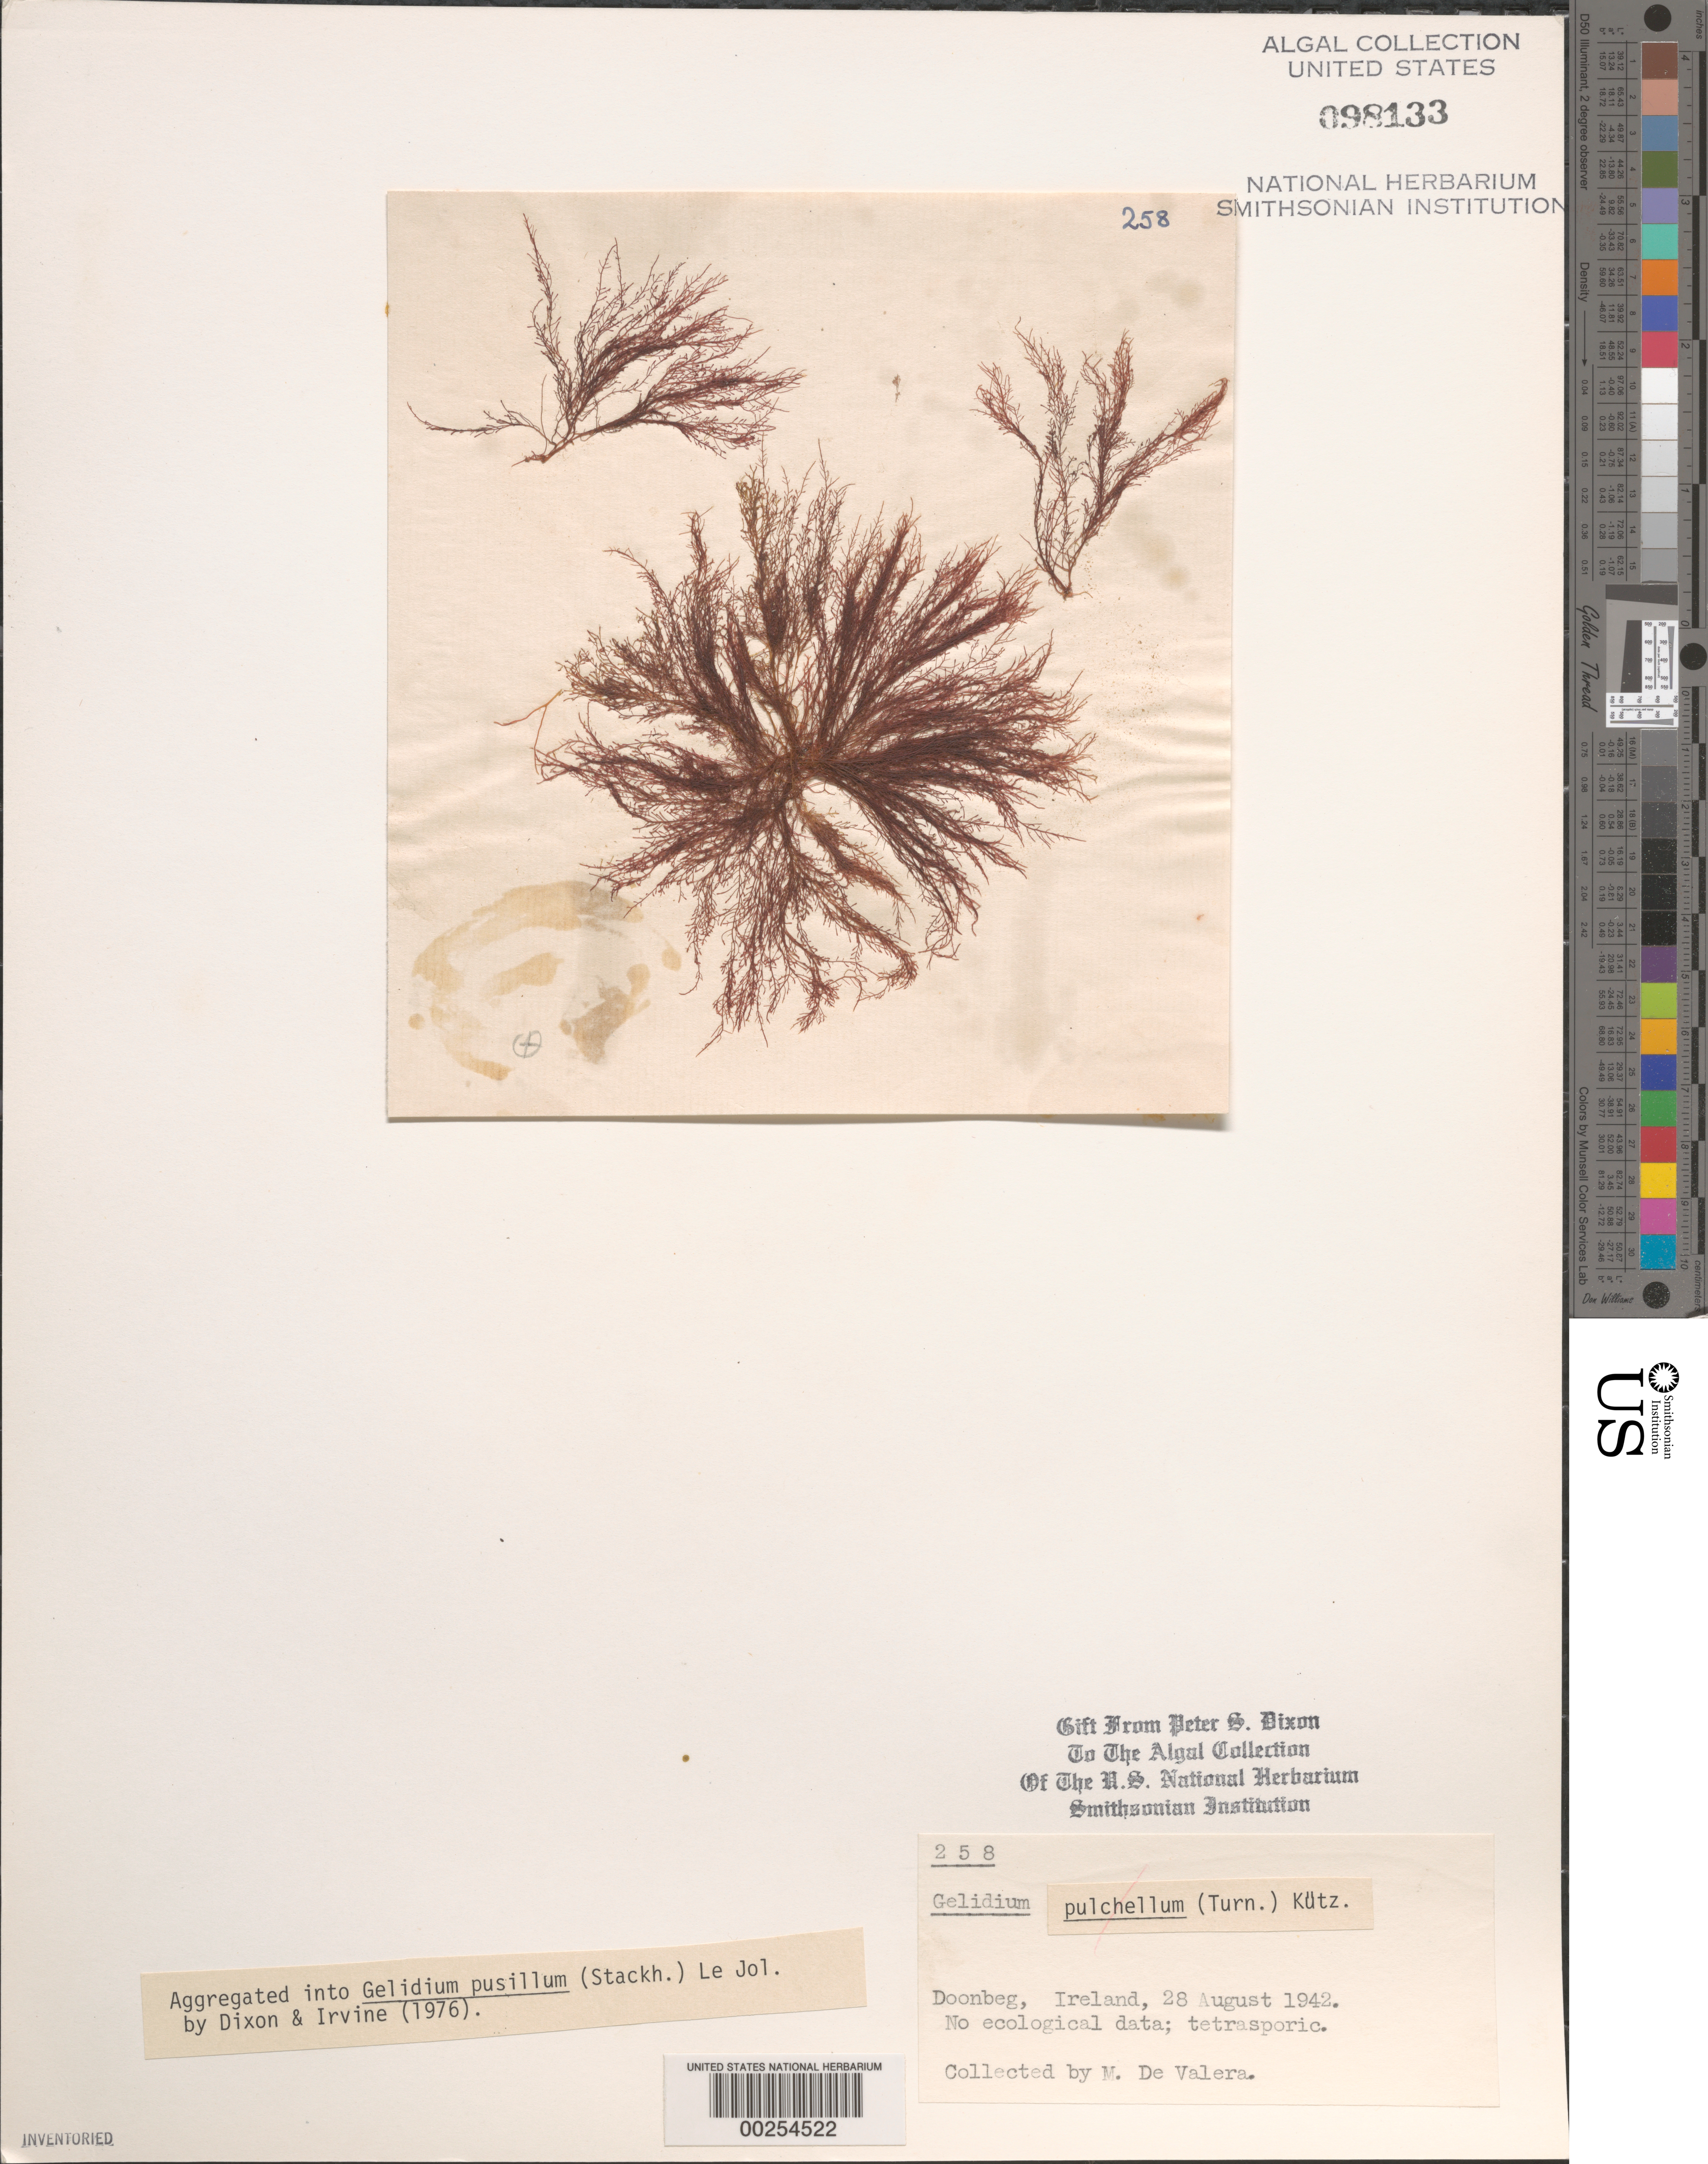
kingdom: Plantae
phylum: Rhodophyta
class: Florideophyceae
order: Gelidiales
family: Gelidiaceae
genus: Gelidium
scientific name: Gelidium pusillum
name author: (Stackh.) Le Jol.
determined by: Dixon, P. S.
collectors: M. De Valera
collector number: PSD 258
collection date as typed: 28 Aug 1942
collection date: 1942-08-28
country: Ireland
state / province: Munster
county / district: Clare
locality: Doonbeg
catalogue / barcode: US 98133